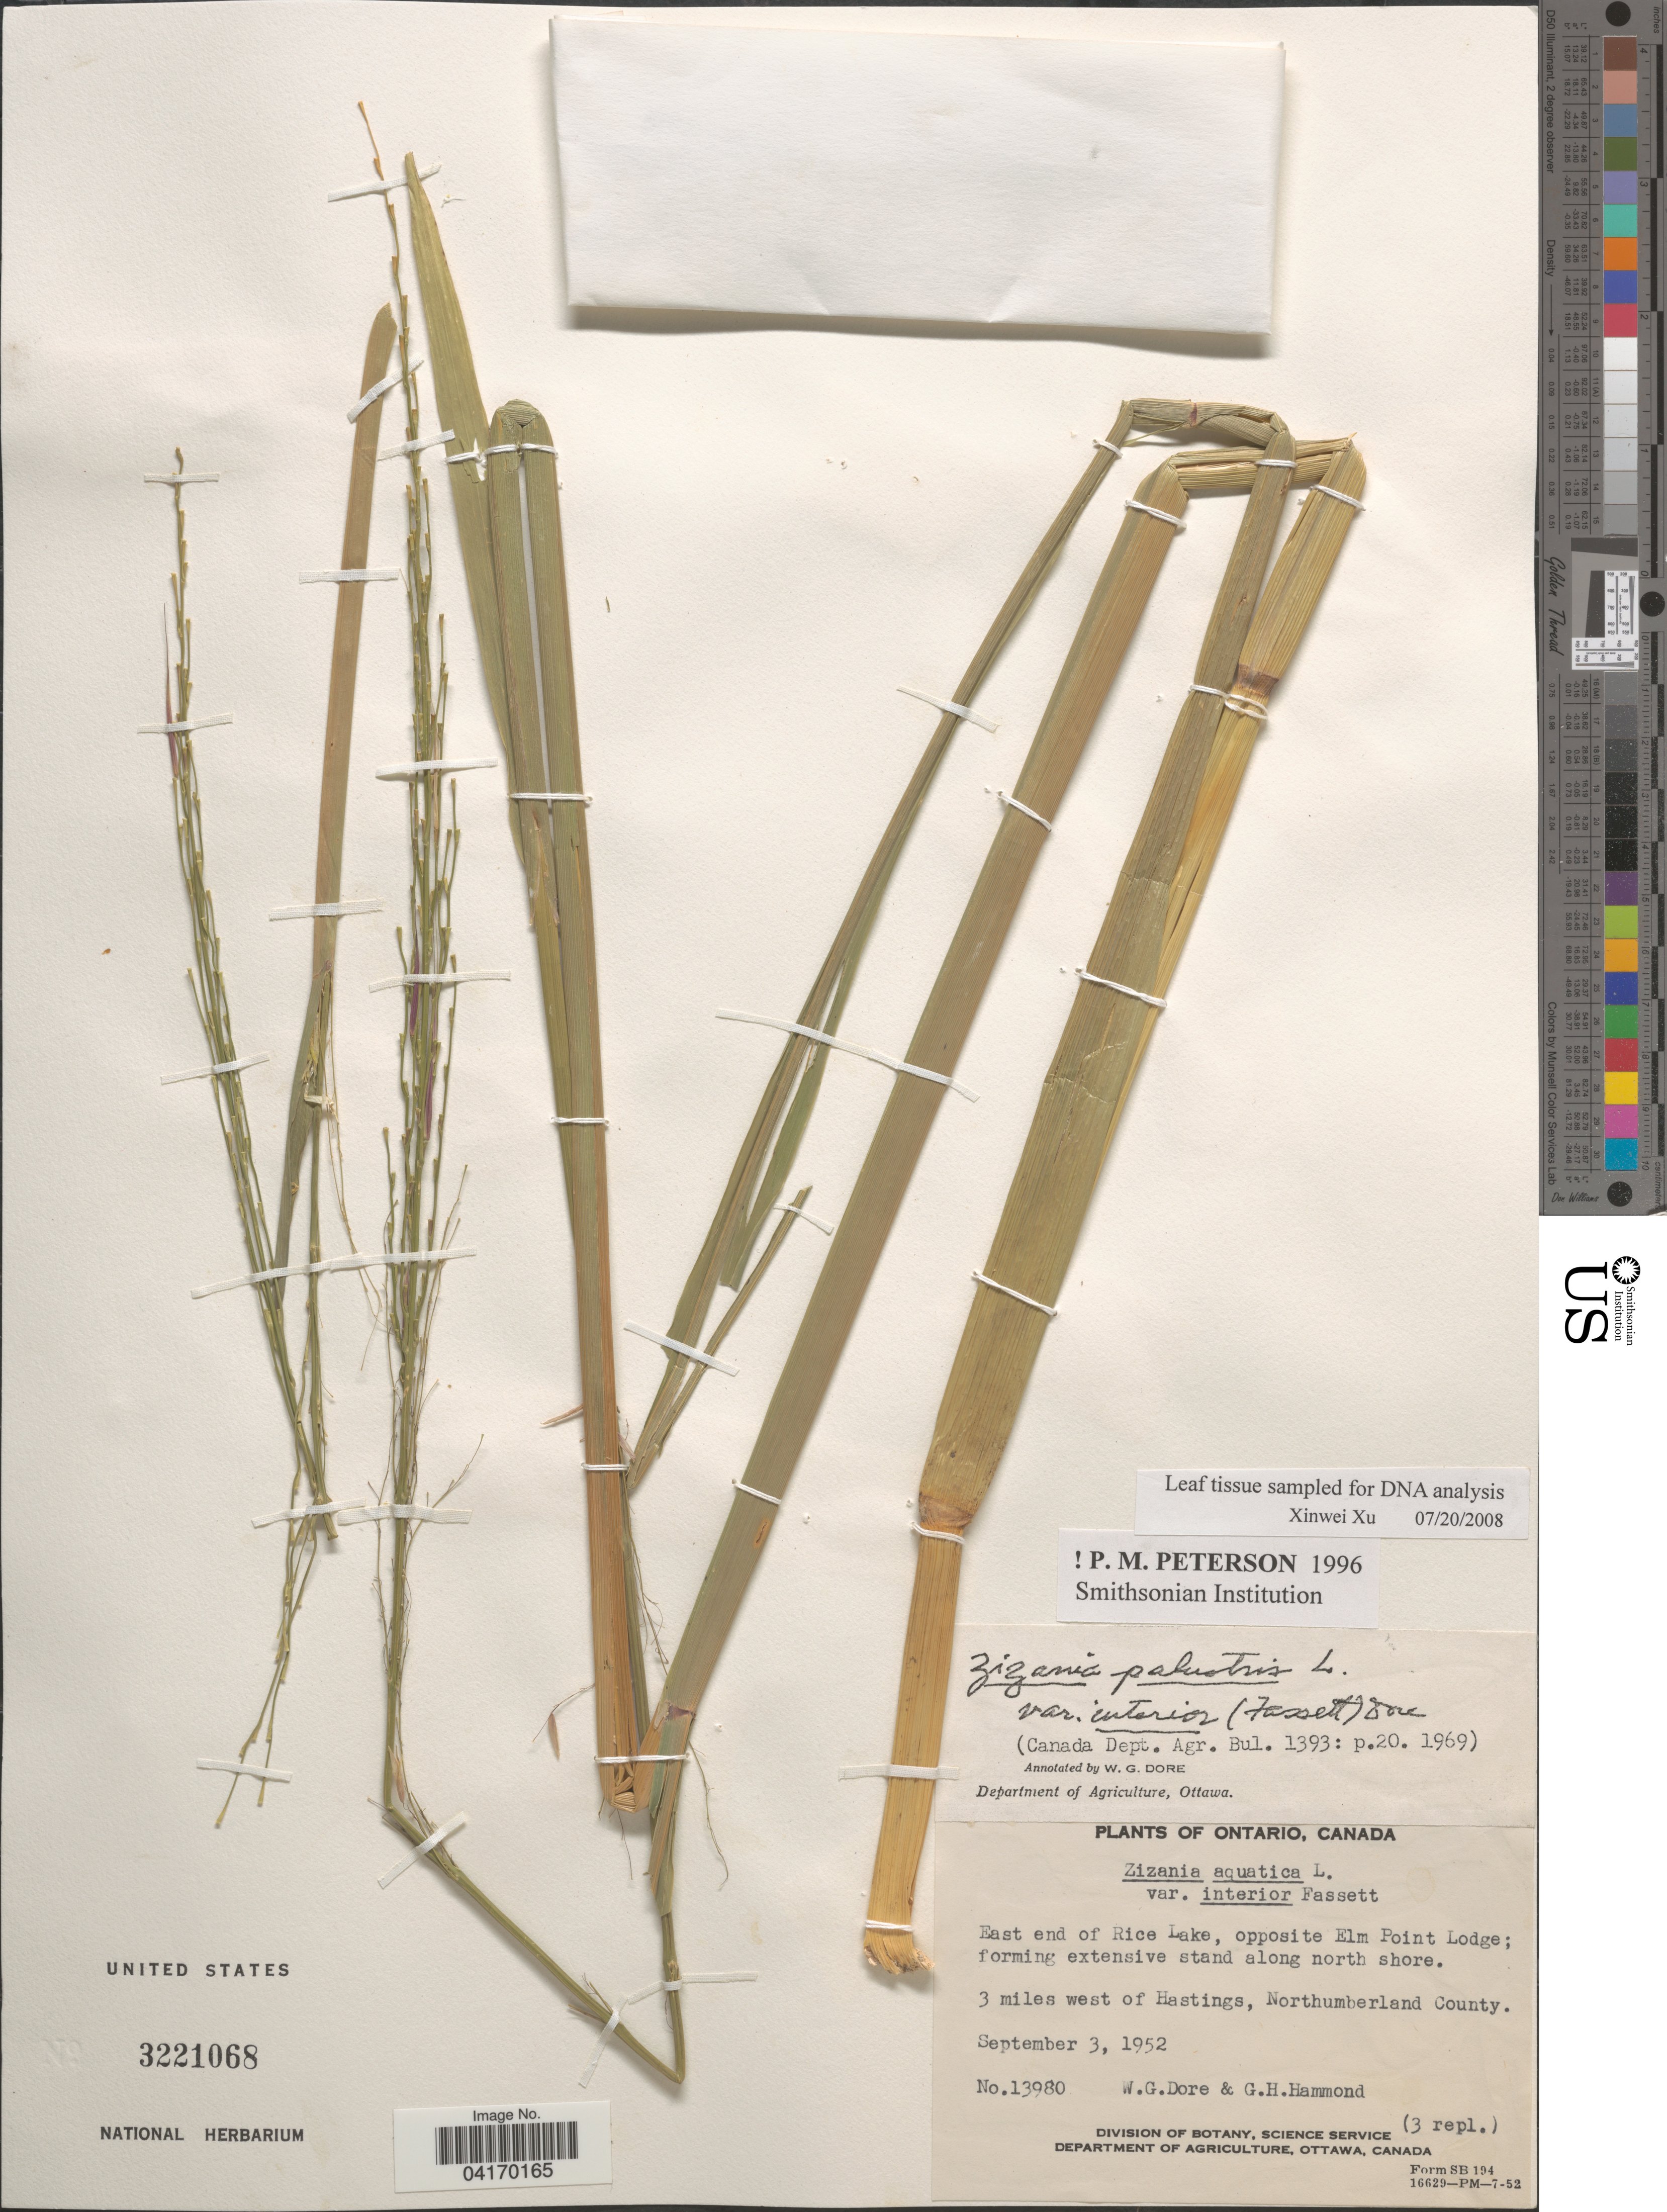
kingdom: Plantae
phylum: Tracheophyta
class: Liliopsida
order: Poales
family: Poaceae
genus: Zizania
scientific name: Zizania palustris var. interior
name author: L.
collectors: W. Dore & G. Hammond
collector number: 13980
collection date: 1952-09-03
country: Canada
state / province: Ontario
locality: East end of Rice Lake, opposite Elm Point Lodge; forming extensive stand along north shore. 3 miles west of Hastings, Northumberland County.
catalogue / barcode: US 3221068